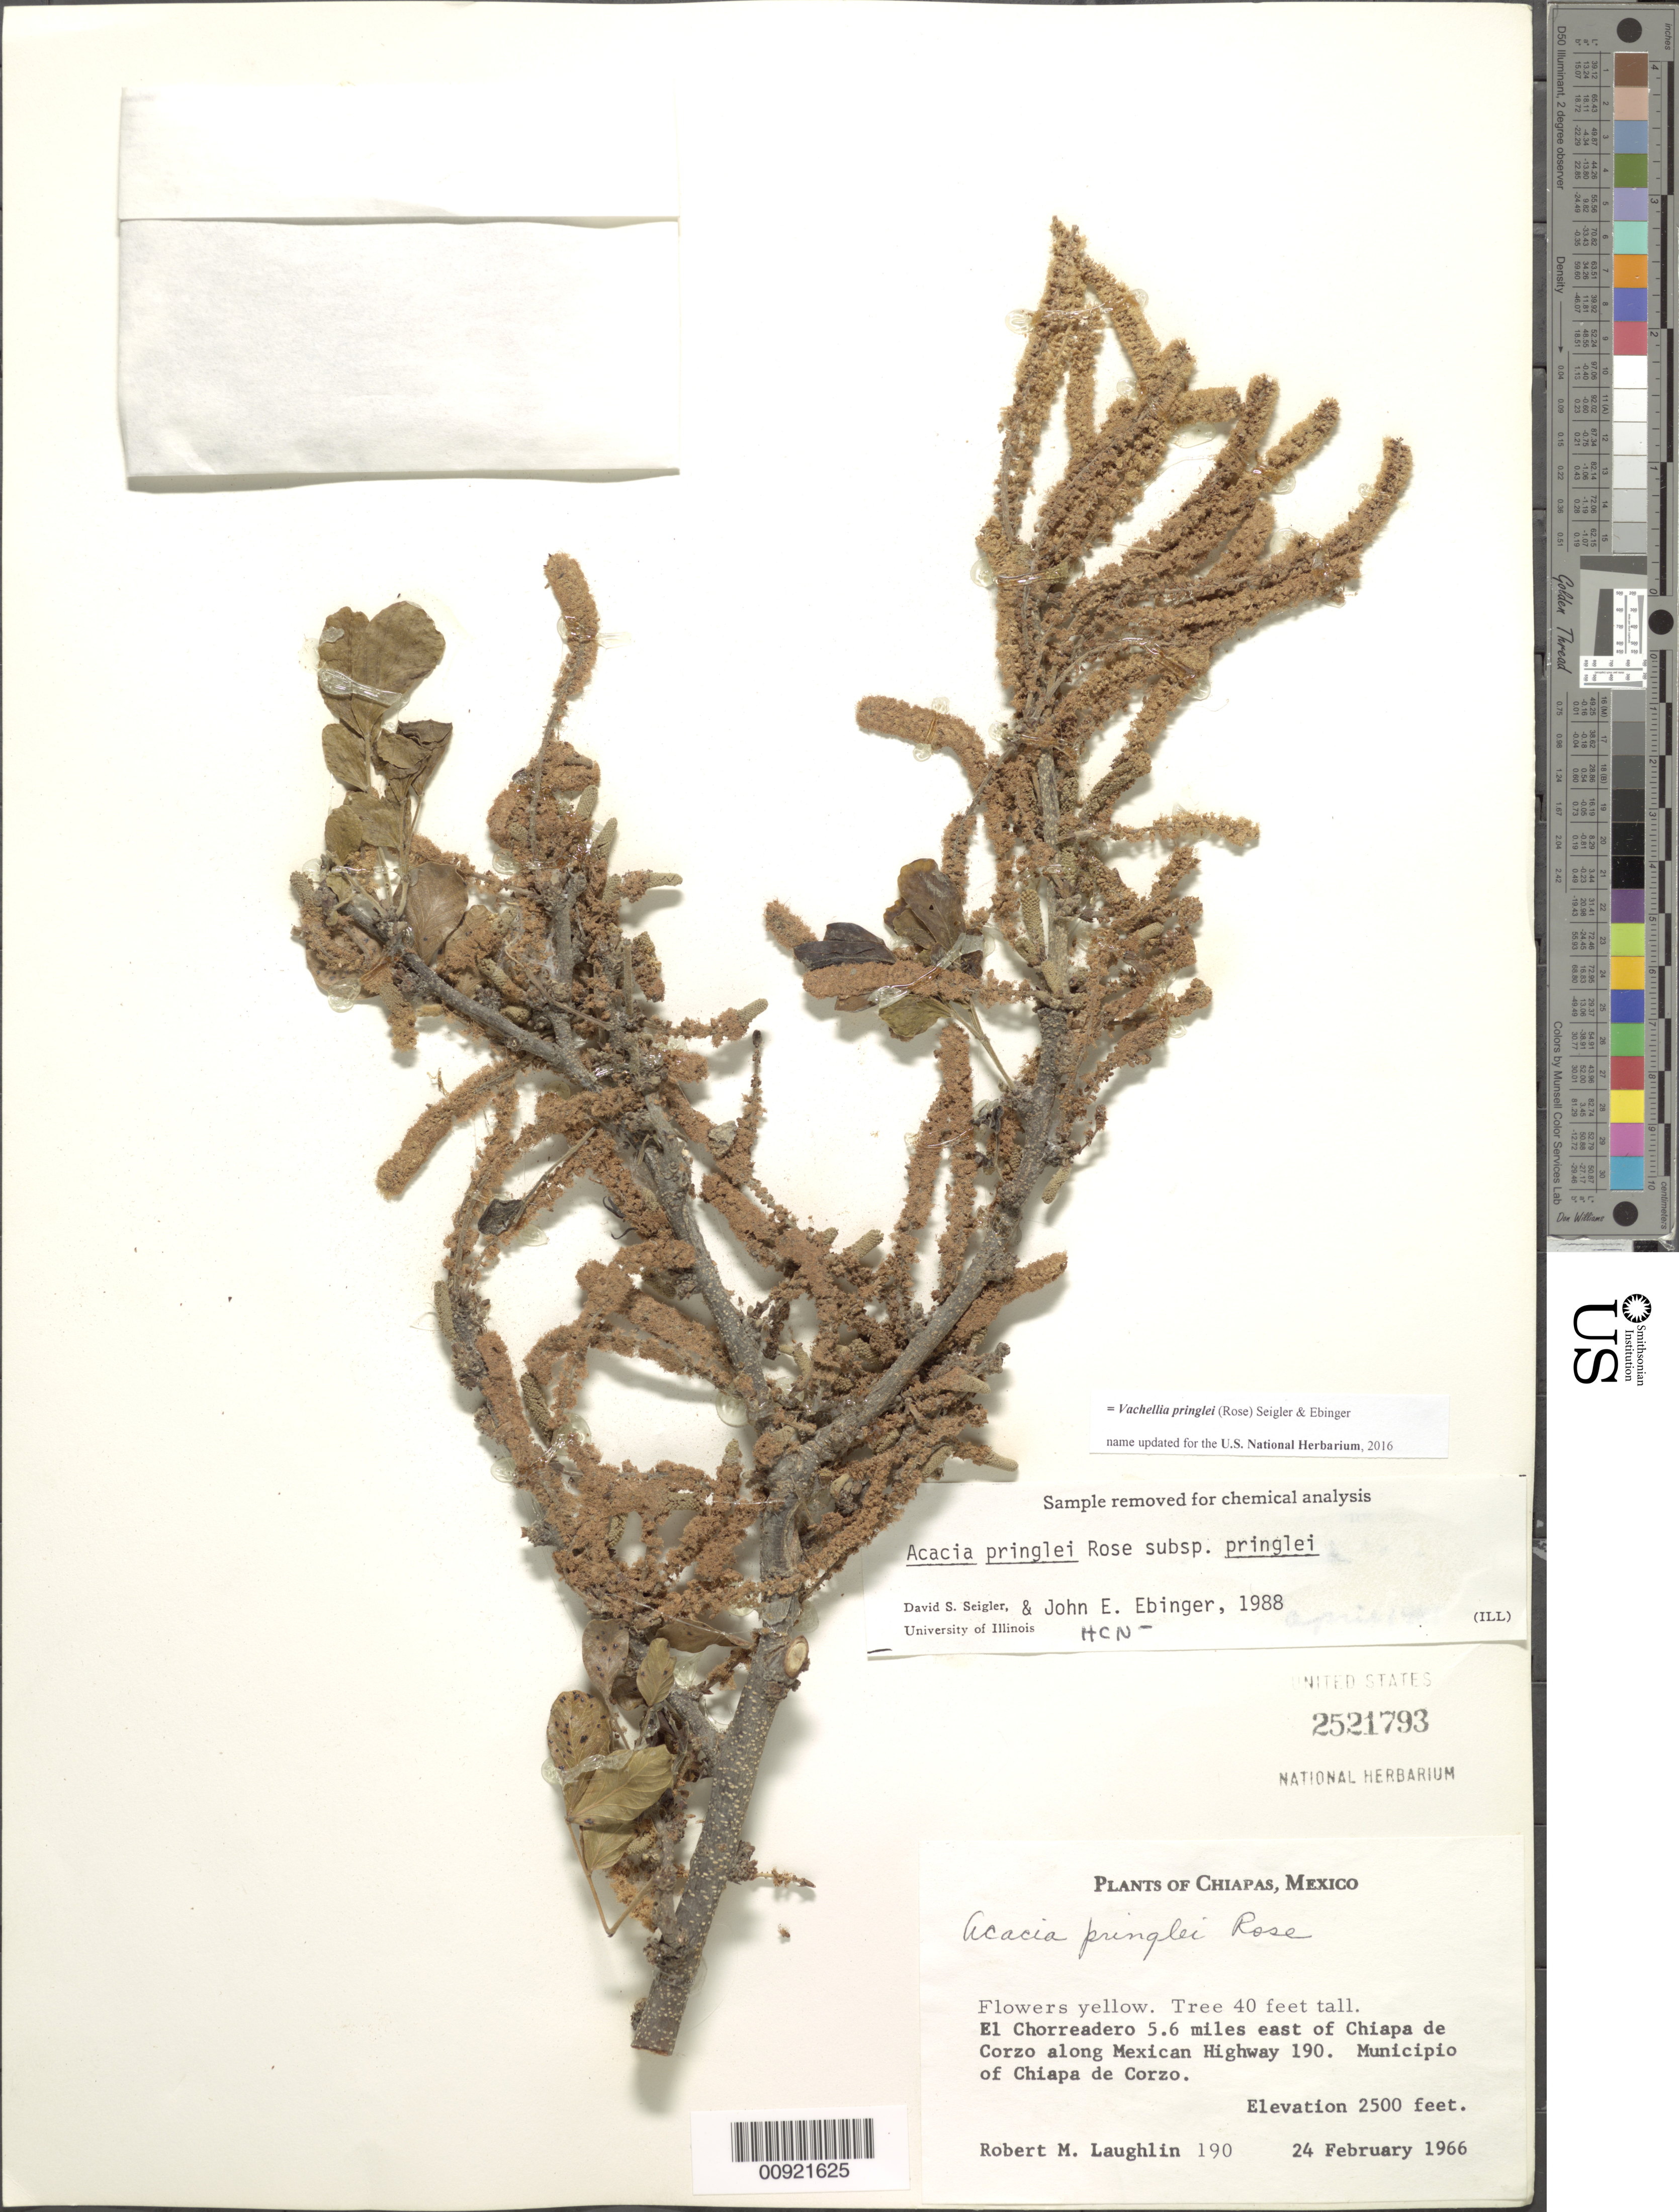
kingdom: Plantae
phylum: Tracheophyta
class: Magnoliopsida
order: Fabales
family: Fabaceae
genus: Vachellia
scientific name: Vachellia pringlei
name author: (Rose) Seigler & Ebinger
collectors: R. M. Laughlin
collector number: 190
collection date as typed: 24 Feb 1966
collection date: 1966-02-24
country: Mexico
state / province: Chiapas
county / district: Chiapa de Corzo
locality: El Chorreadero 5.6 miles east of Chiapa de Corzo along Mexican Highway 190. Municipio of Chiapa de Corzo, Chipas.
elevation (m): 762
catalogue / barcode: US 2521793